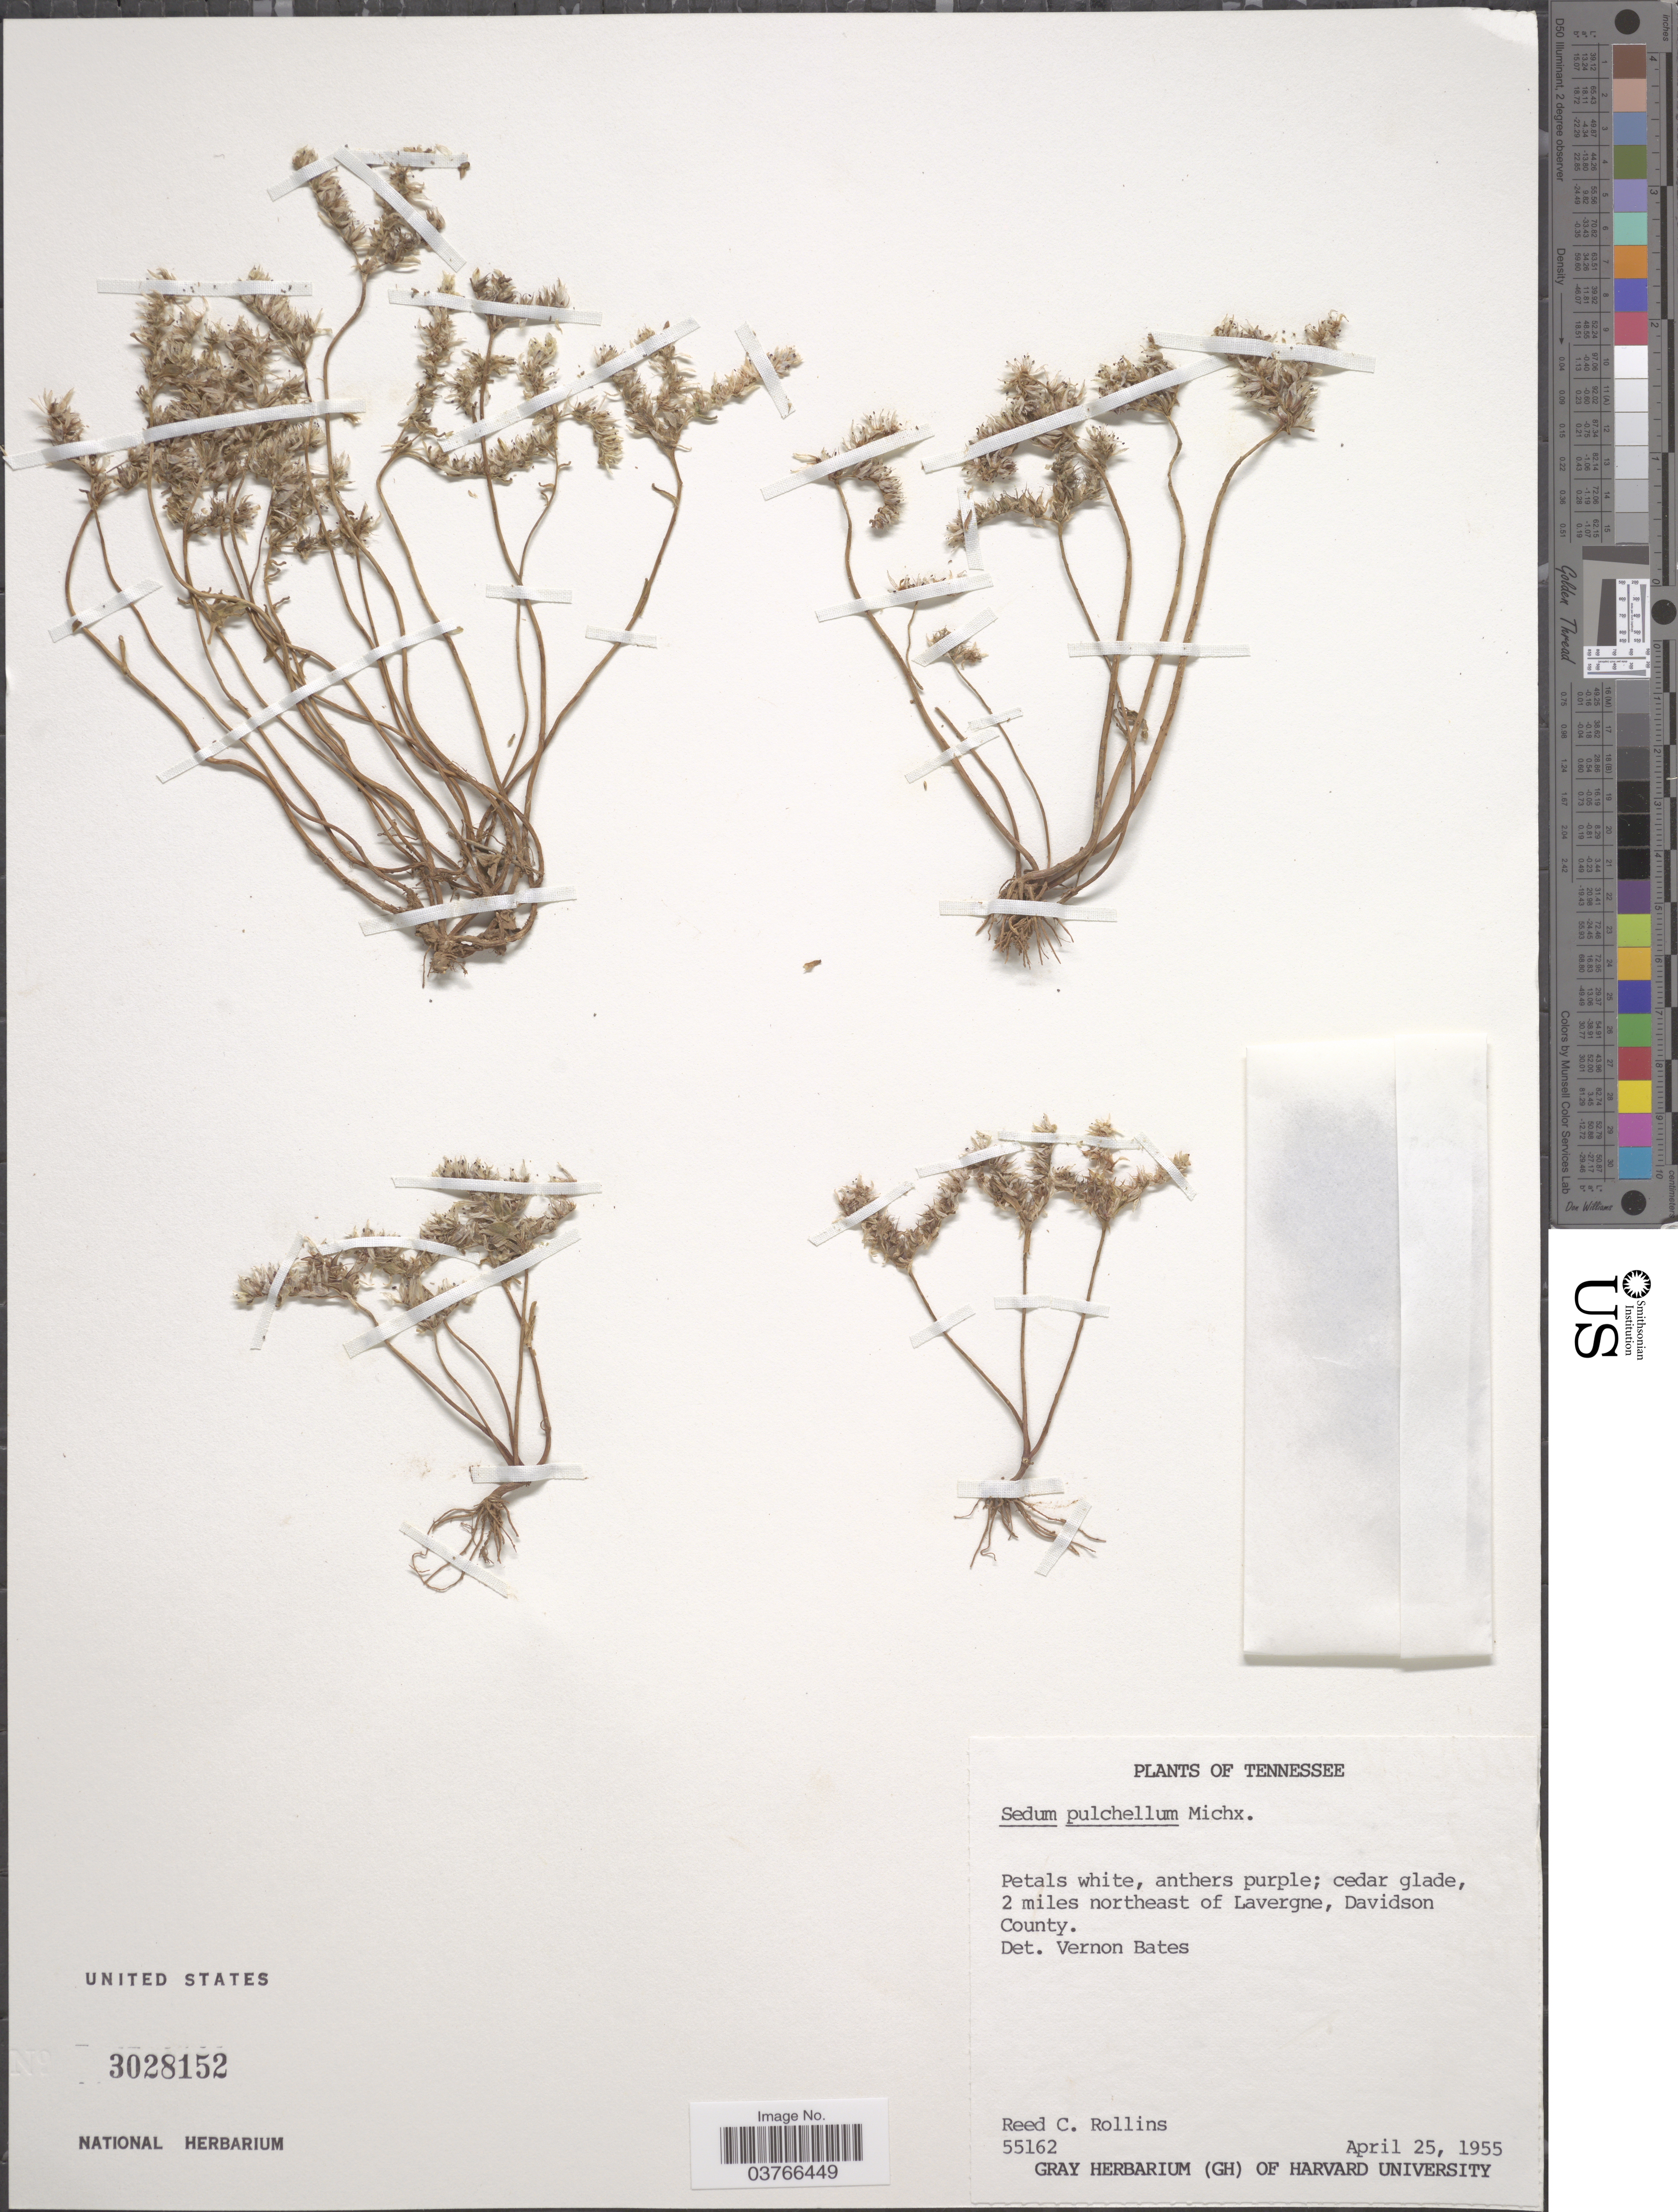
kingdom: Plantae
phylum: Tracheophyta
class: Magnoliopsida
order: Saxifragales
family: Crassulaceae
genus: Sedum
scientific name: Sedum pulchellum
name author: Michx.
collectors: R. C. Rollins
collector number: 55162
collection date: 1955-04-25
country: United States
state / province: Tennessee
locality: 2 miles northeast of Lavergne, Davidson County.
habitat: cedar glade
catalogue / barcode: US 3028152